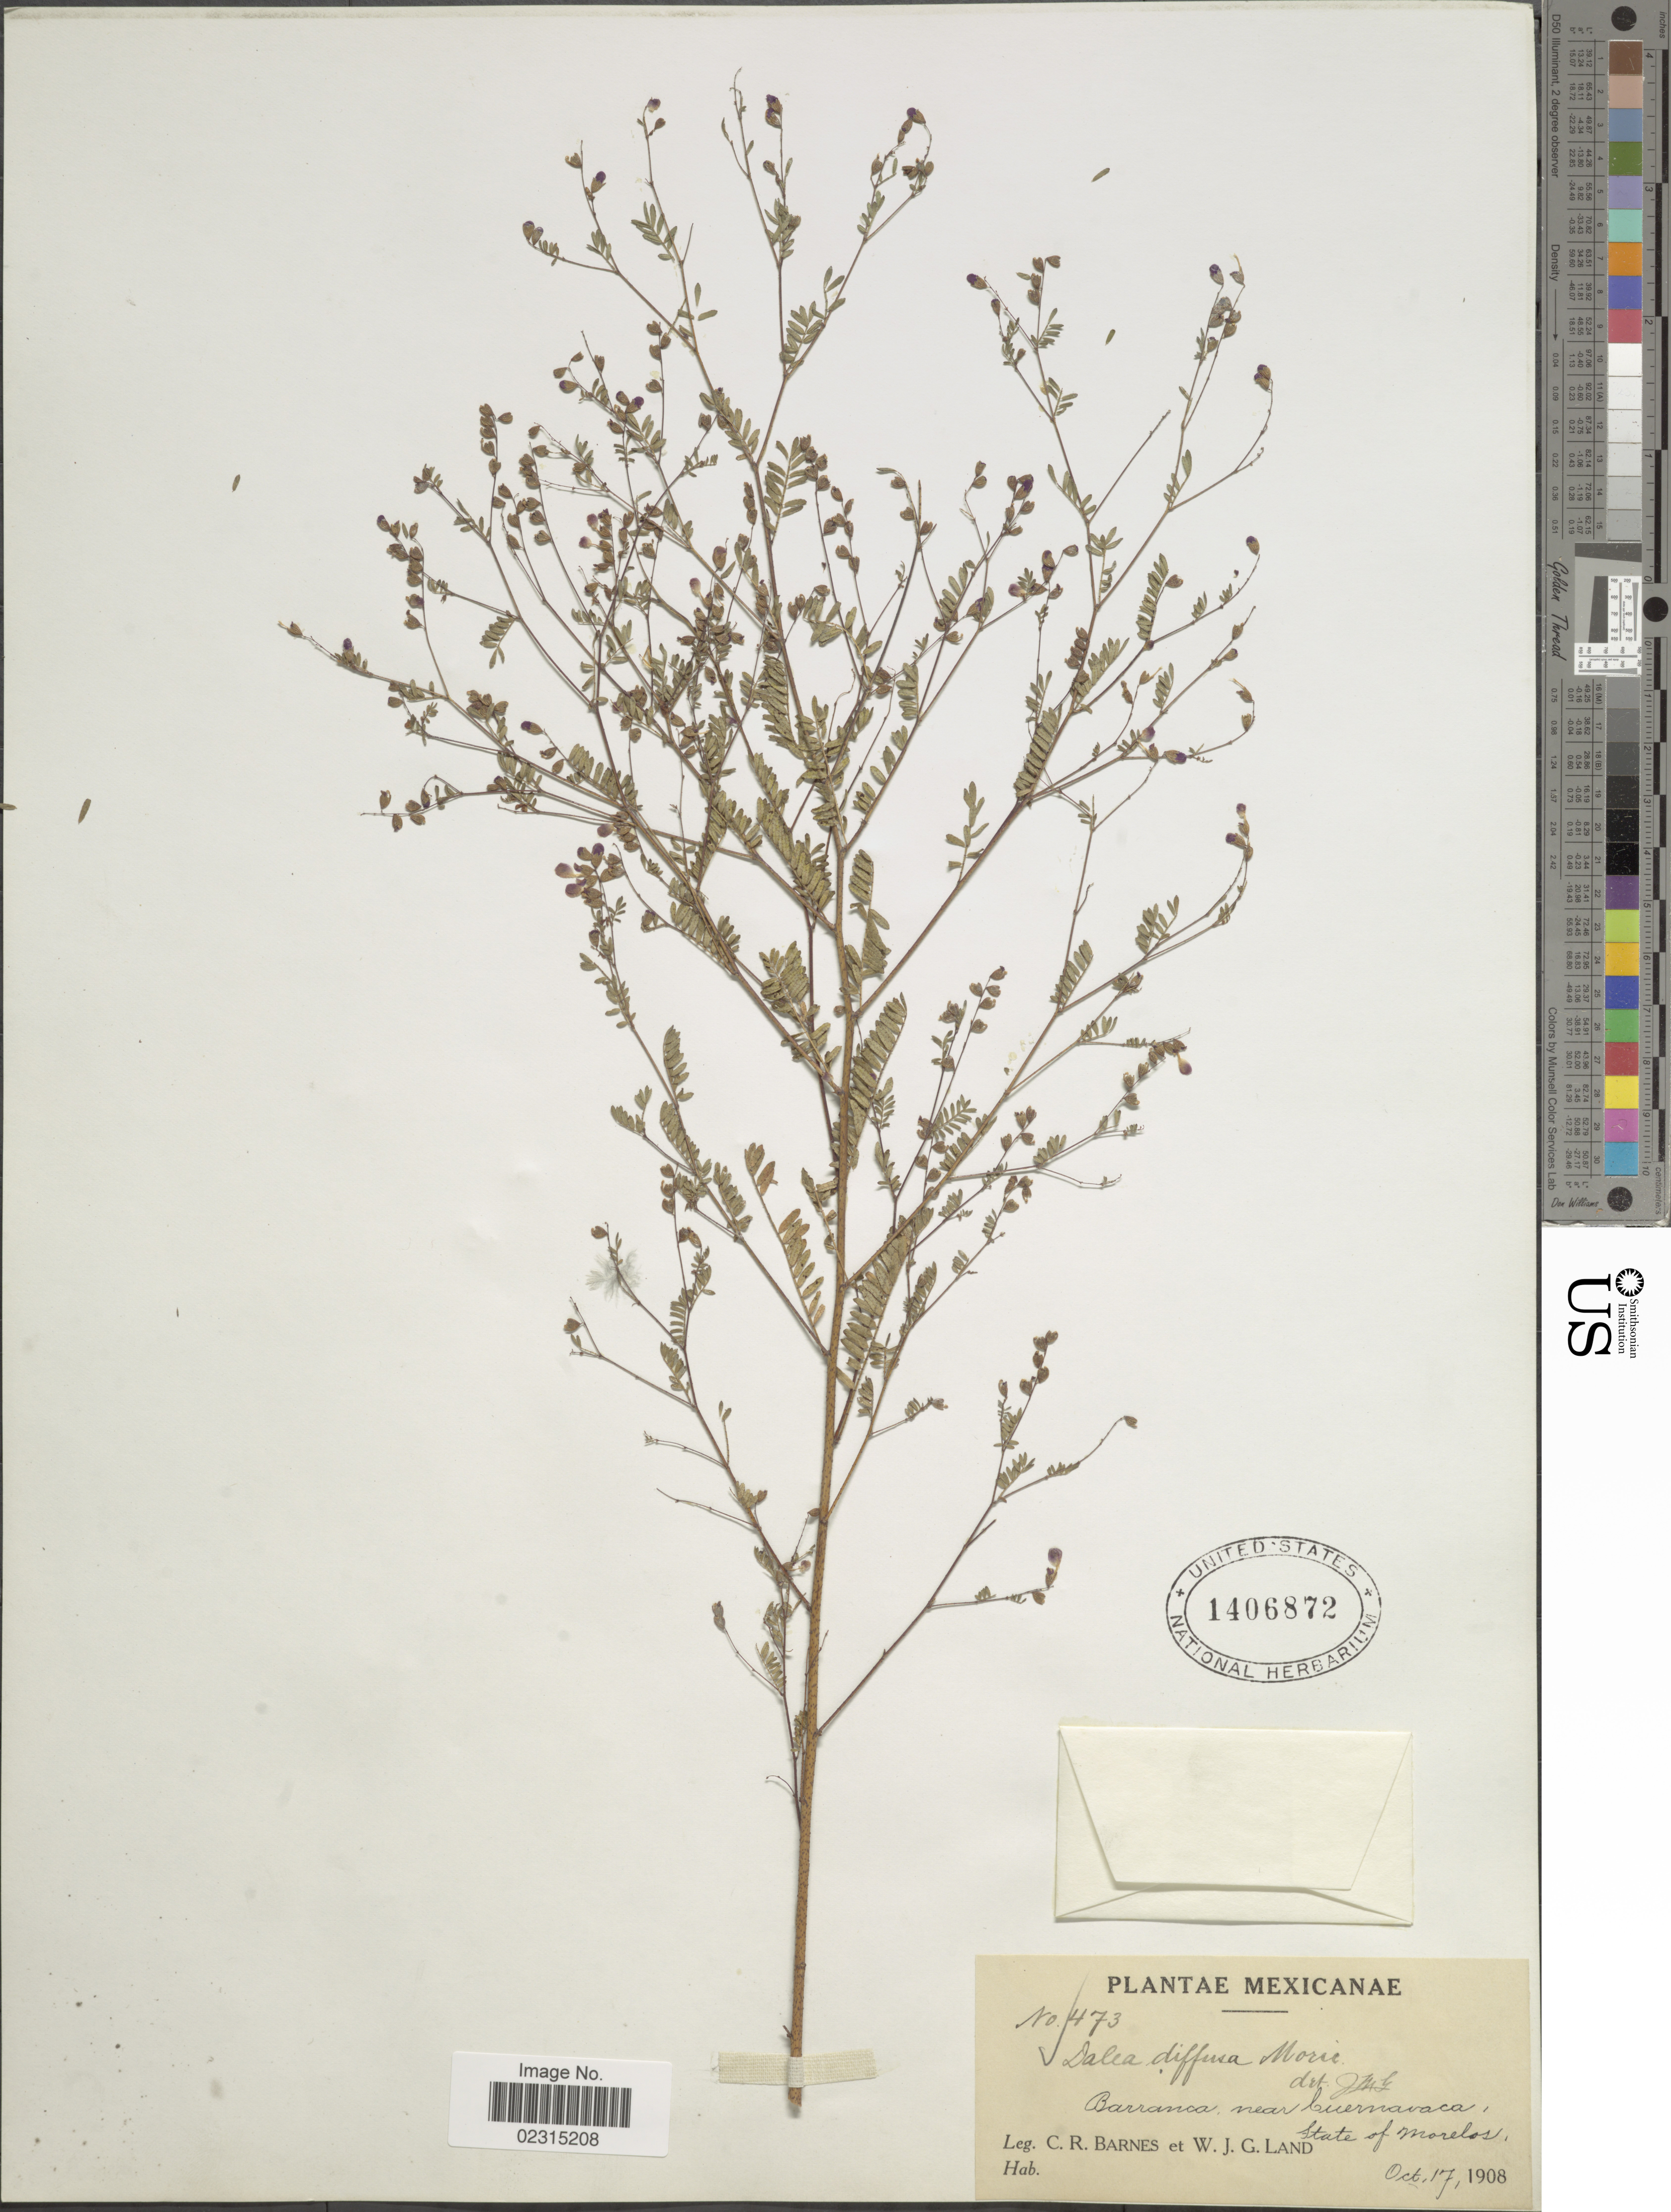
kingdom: Plantae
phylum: Tracheophyta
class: Magnoliopsida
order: Fabales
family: Fabaceae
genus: Marina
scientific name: Marina diffusa var. diffusa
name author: (Moric.) Barneby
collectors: C. R. Barnes & W. J. G. Land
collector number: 473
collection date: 1908-10-17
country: Mexico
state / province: Morelos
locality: Barranca, near Cuernavaca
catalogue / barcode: US 1406872